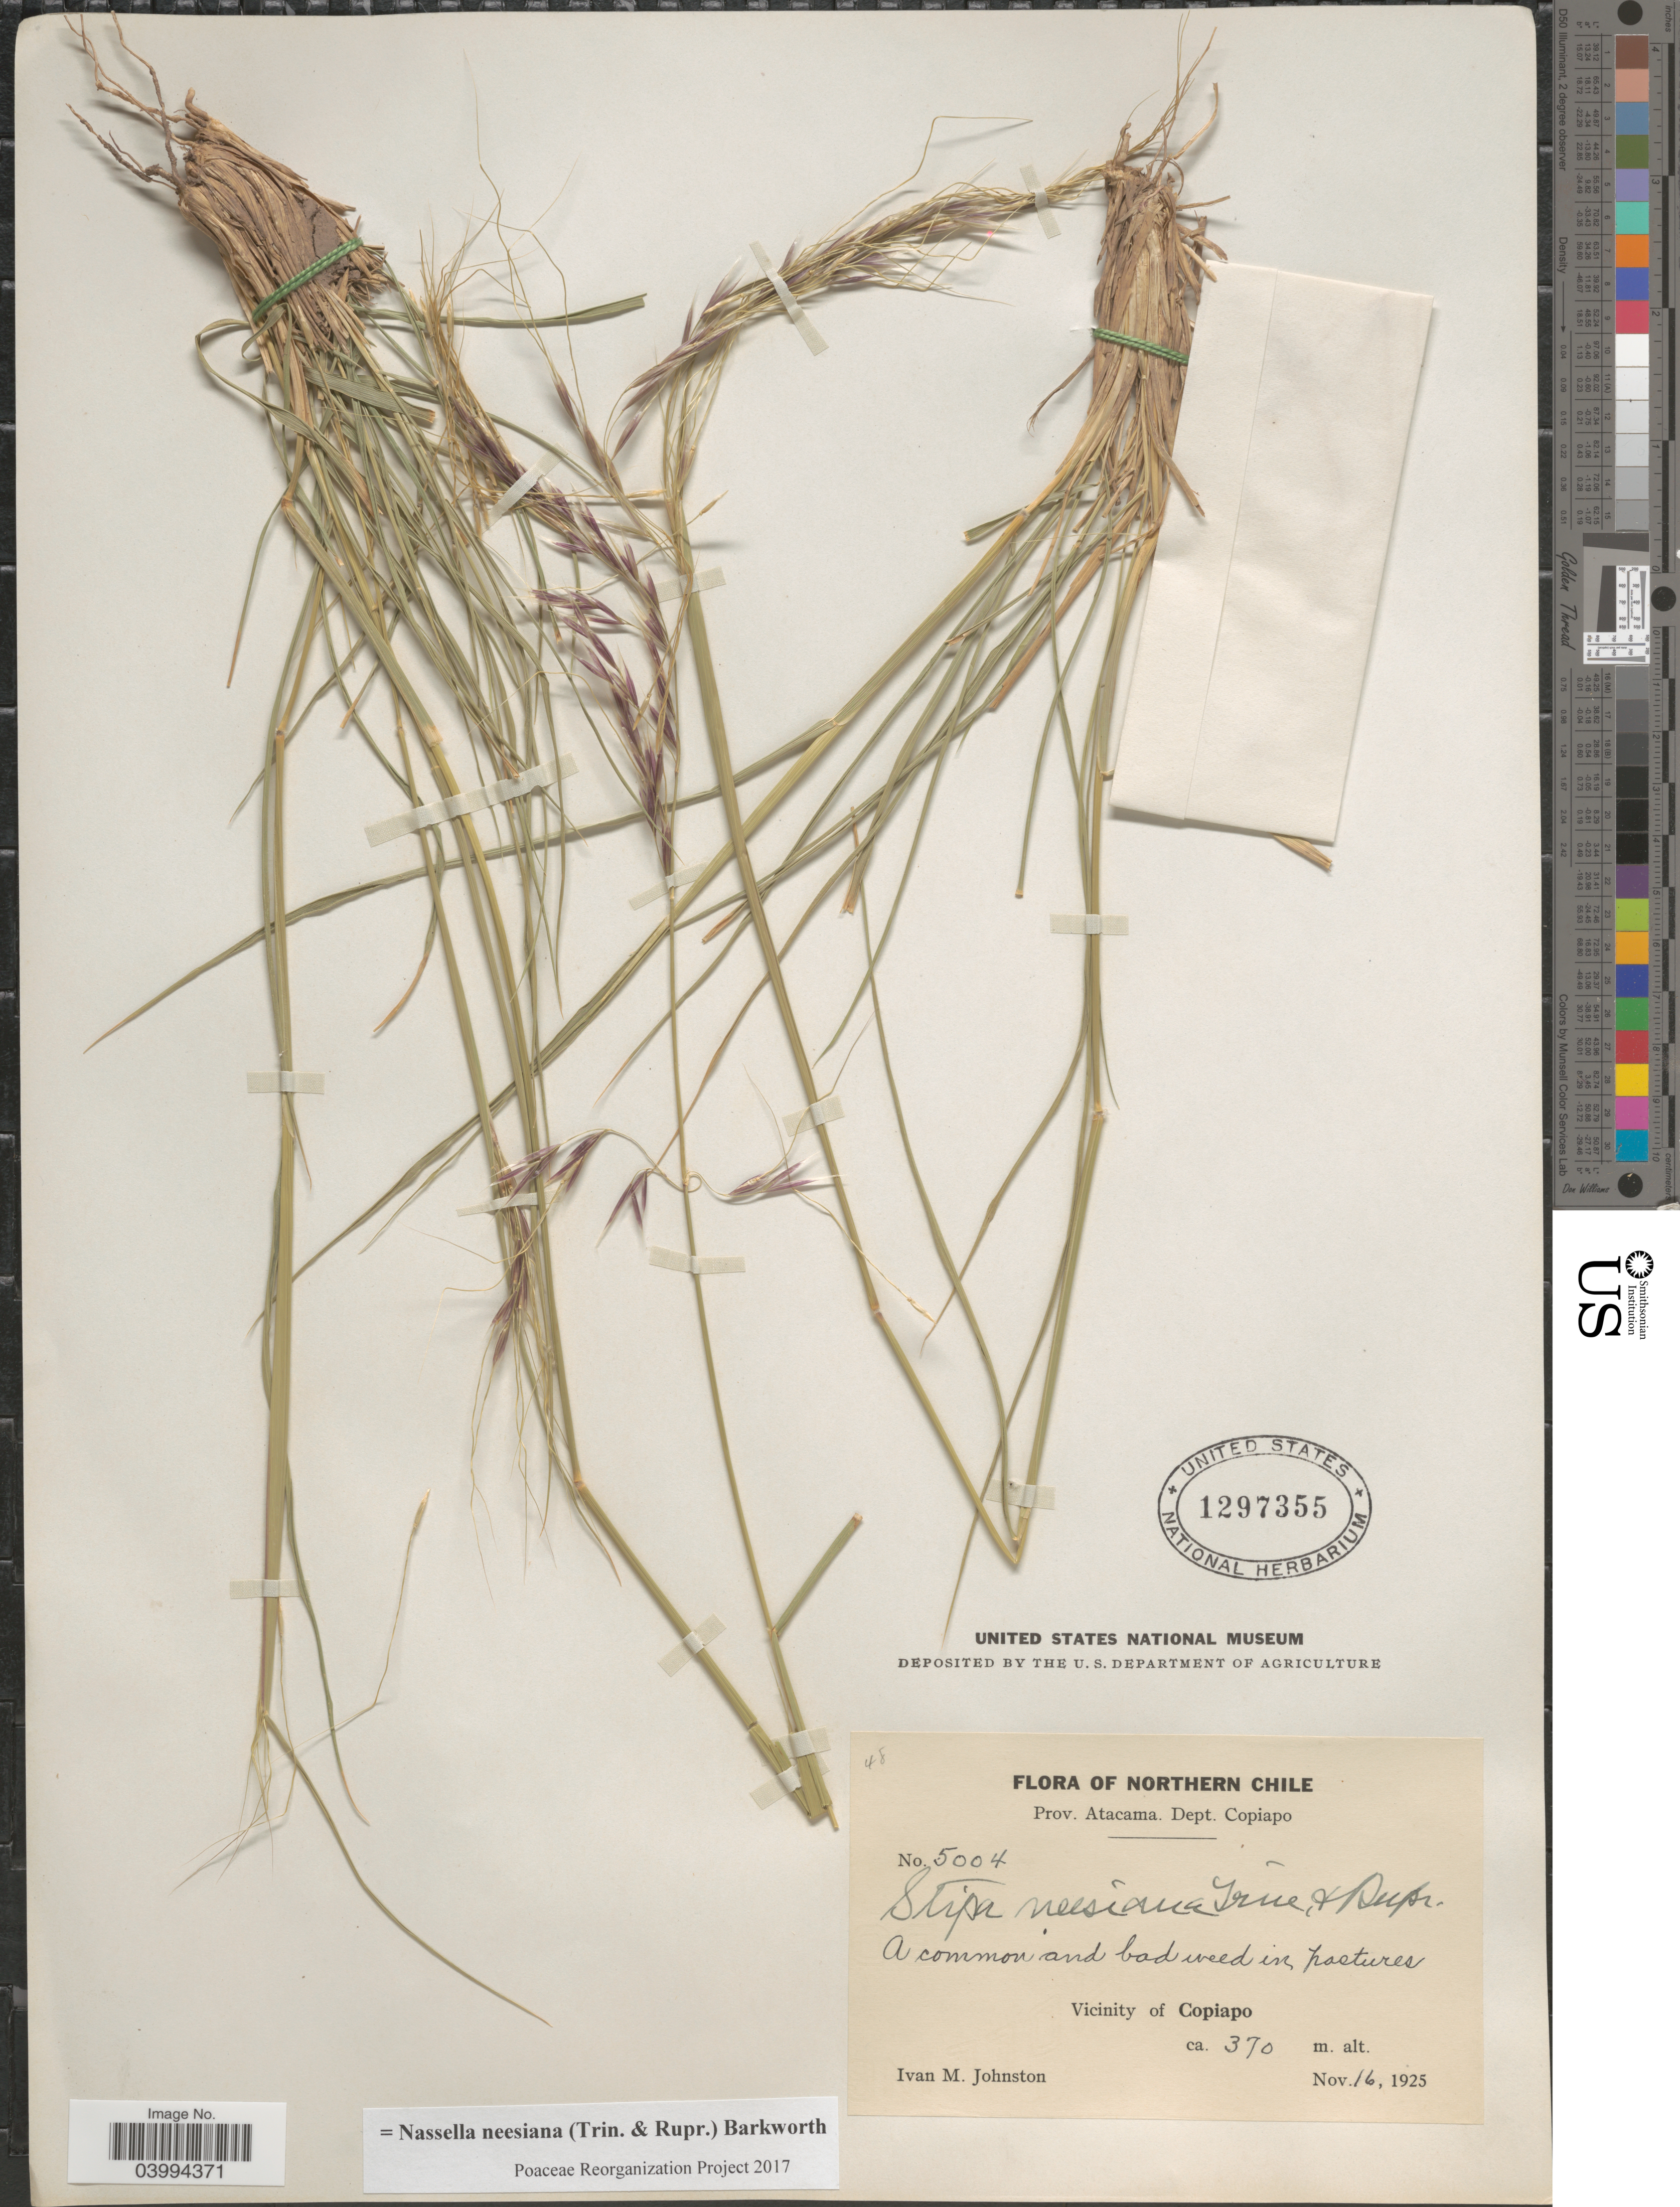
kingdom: Plantae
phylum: Tracheophyta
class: Liliopsida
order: Poales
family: Poaceae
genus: Nassella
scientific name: Nassella neesiana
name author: (Trin. & Rupr.) Barkworth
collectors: I.M. Johnston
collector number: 5004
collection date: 1925-11-16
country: Chile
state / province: Atacama (III)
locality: Northern Chile. Dept. Copiapo. Vicinity of Copiapo.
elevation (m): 370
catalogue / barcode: US 1297355